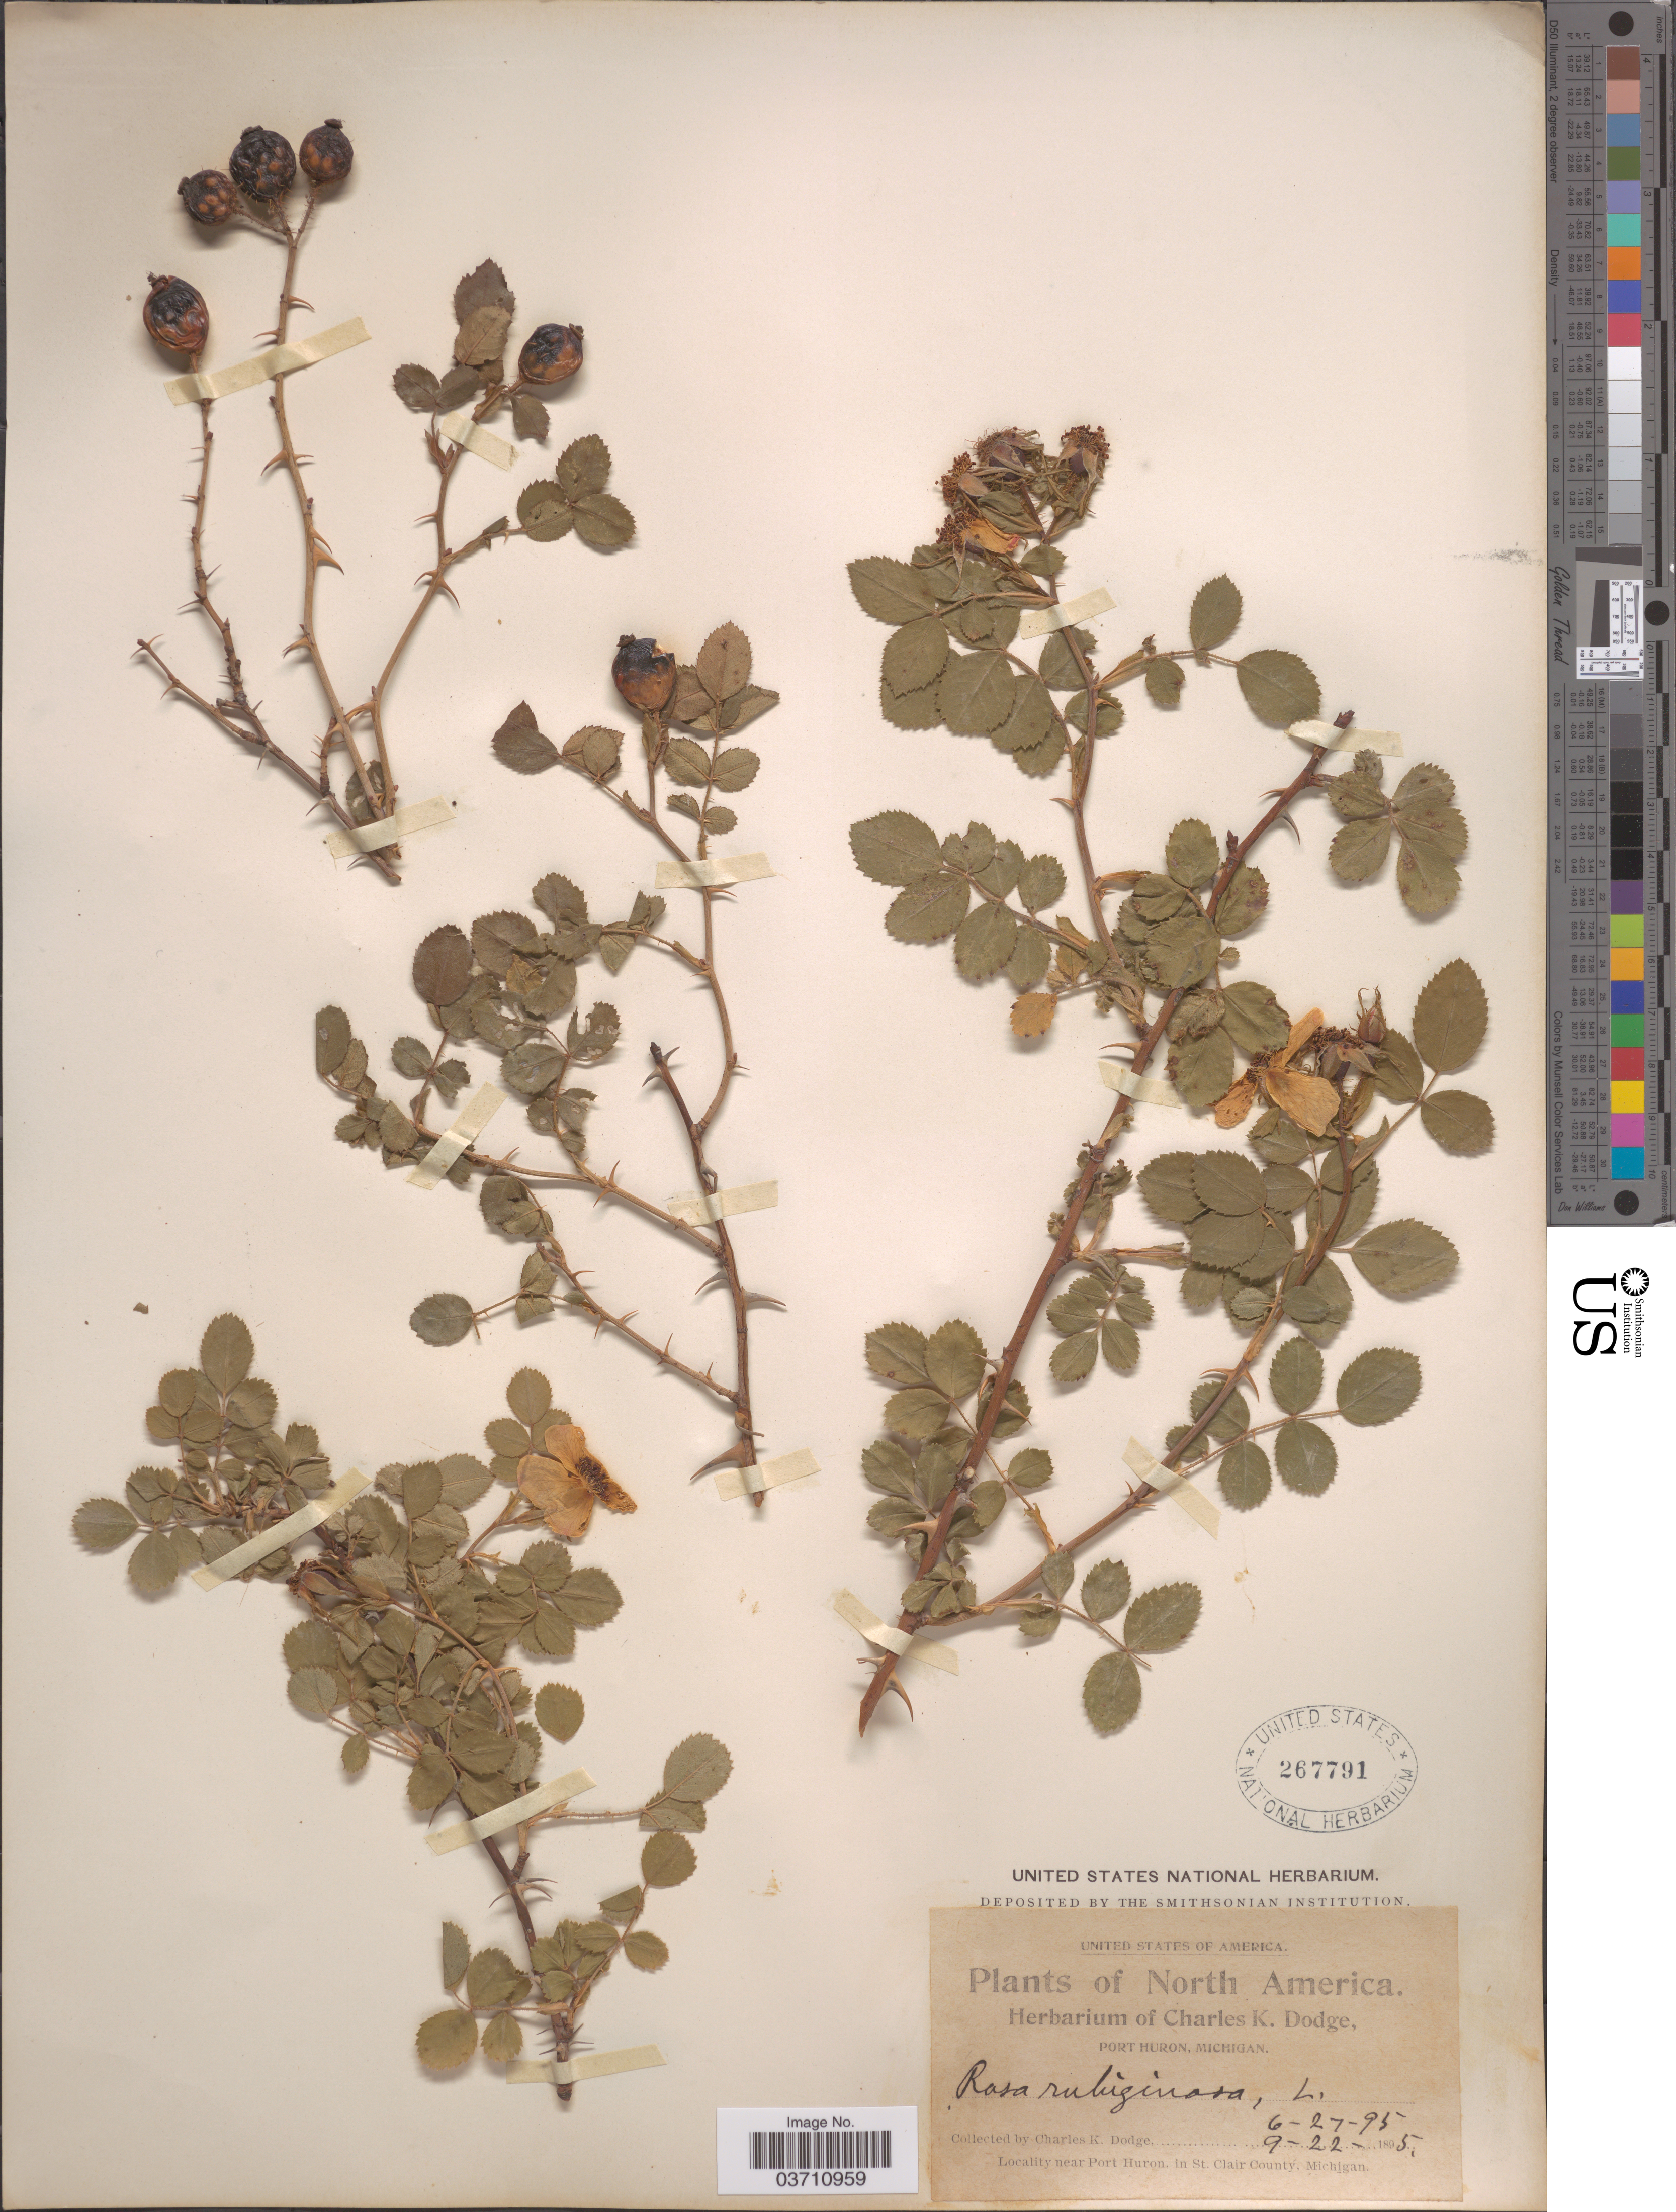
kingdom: Plantae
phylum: Tracheophyta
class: Magnoliopsida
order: Rosales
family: Rosaceae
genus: Rosa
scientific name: Rosa eglanteria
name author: L.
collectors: C. K. Dodge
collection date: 1895-06-27/1895-09-22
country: United States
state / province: Michigan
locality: Near Port Huron, in St. Clair County.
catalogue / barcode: US 267791